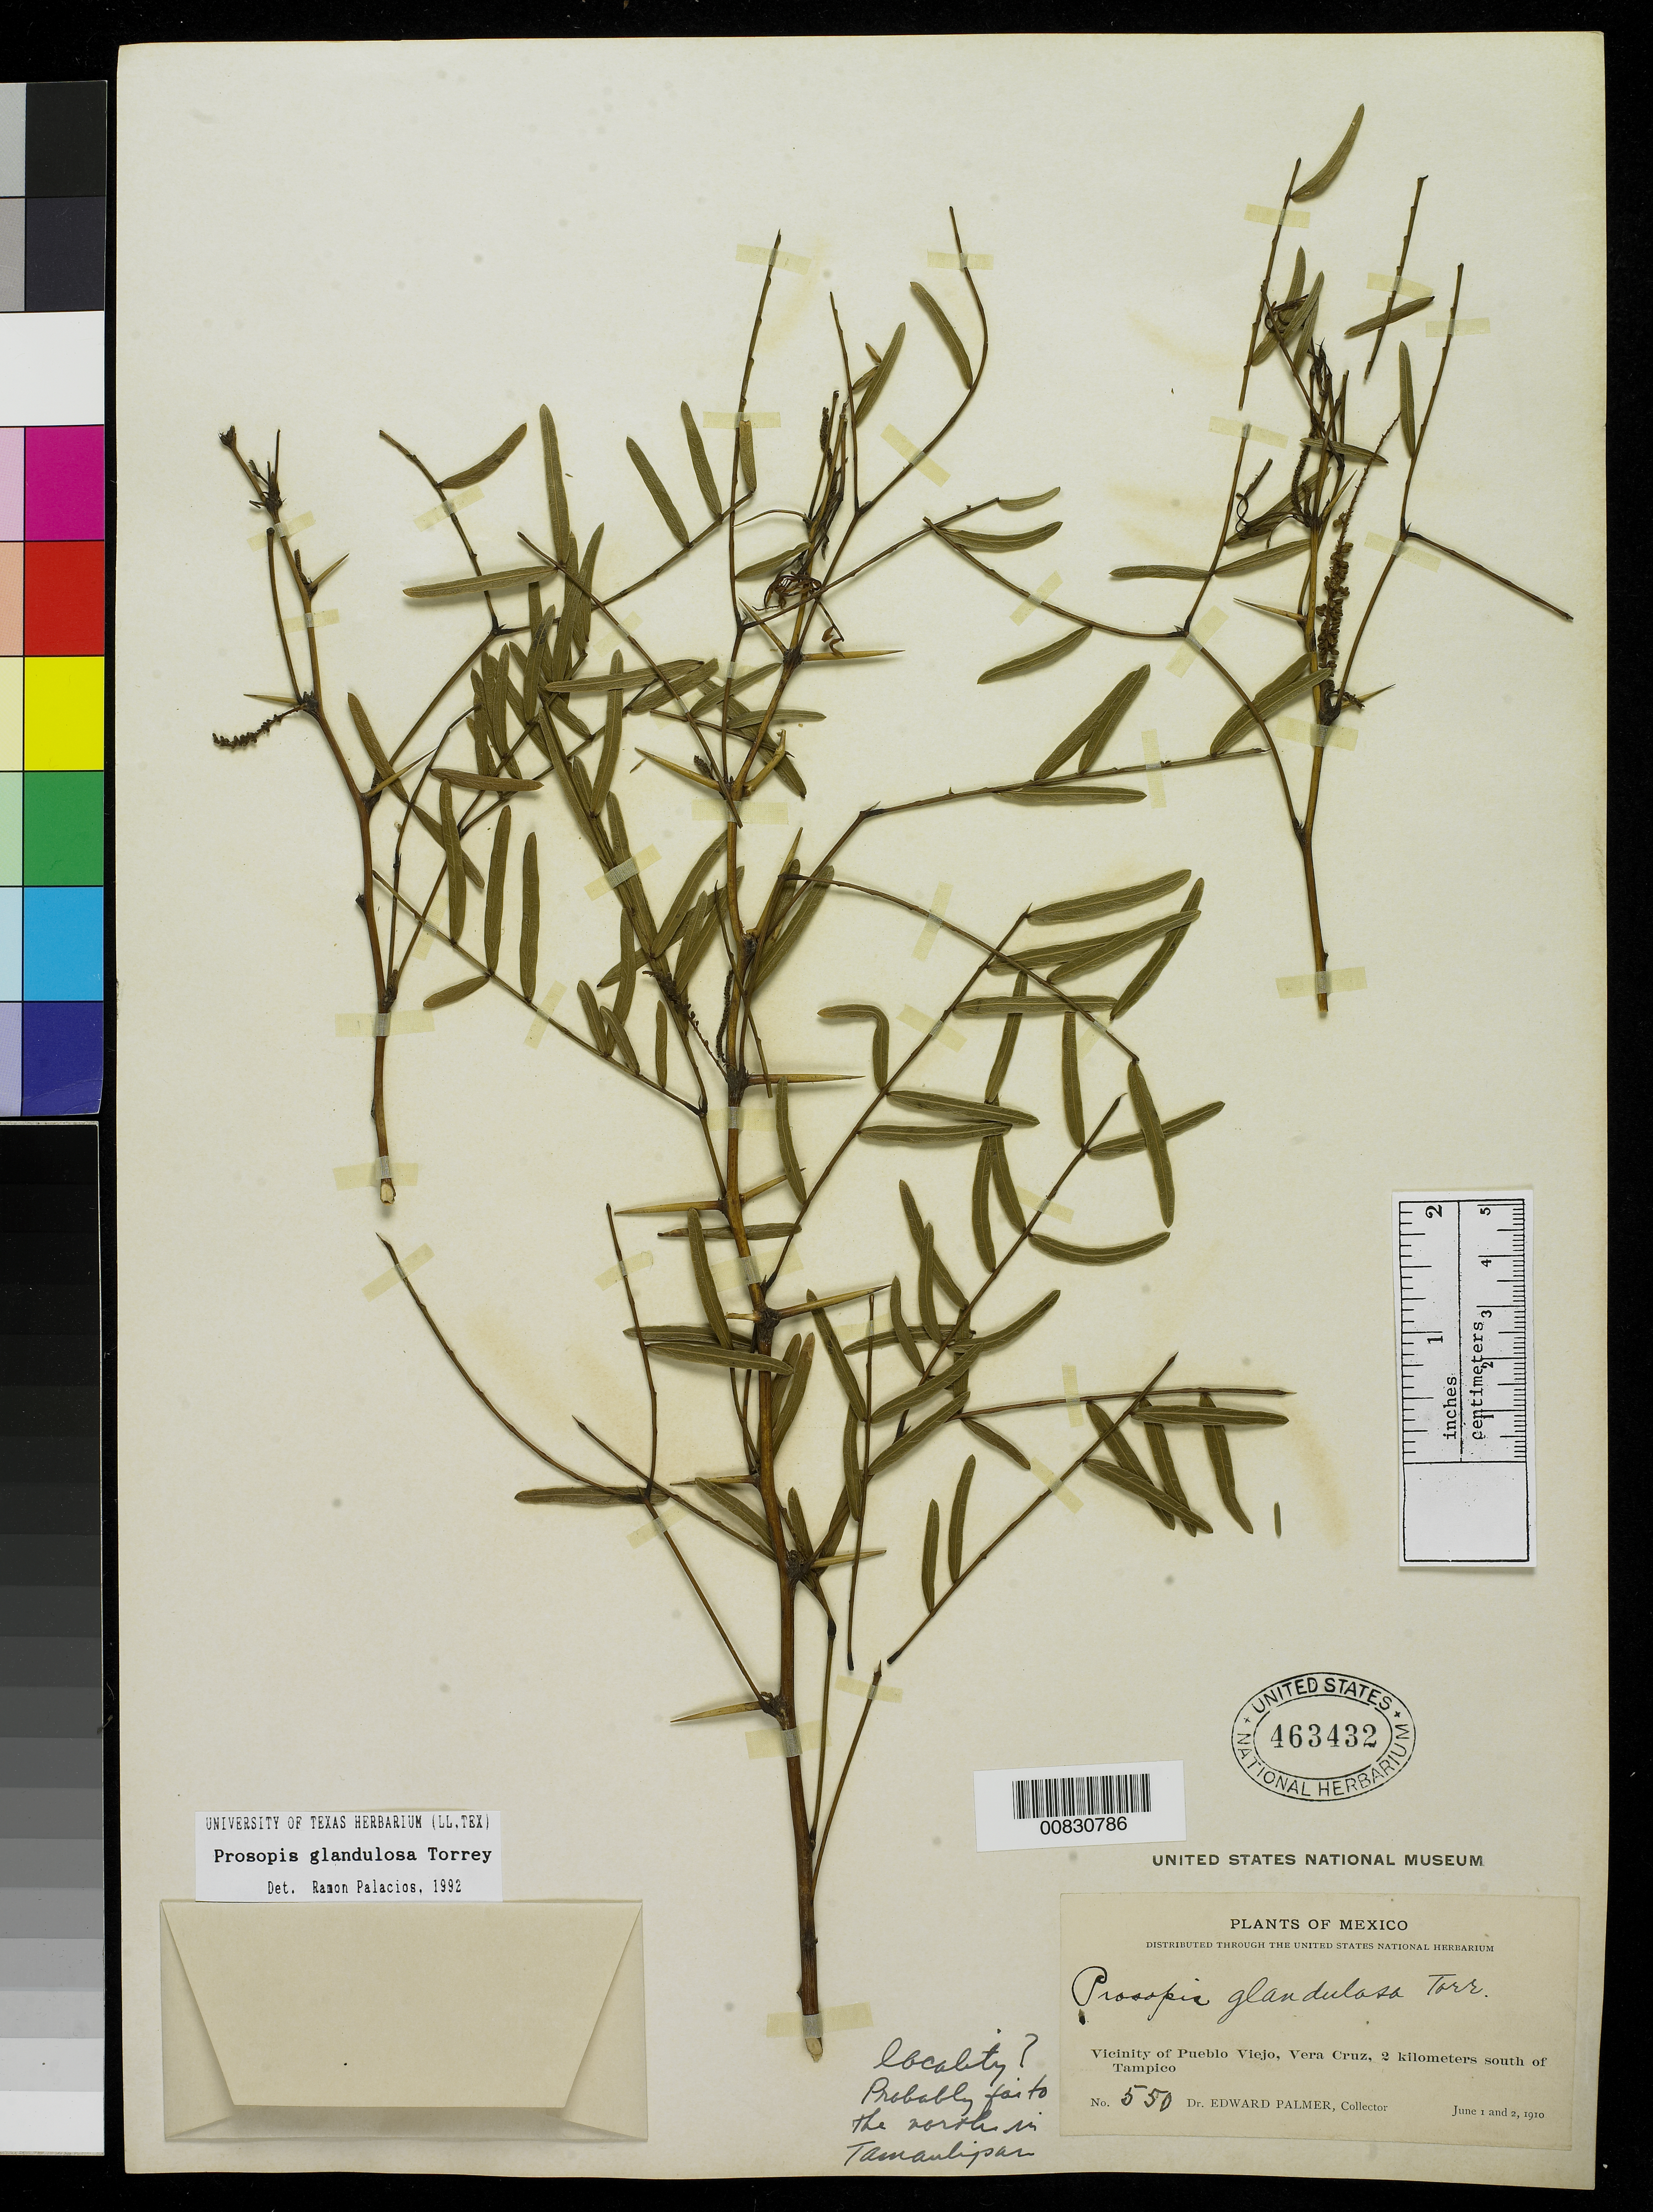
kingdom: Plantae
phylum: Tracheophyta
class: Magnoliopsida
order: Fabales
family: Fabaceae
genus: Neltuma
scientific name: Neltuma glandulosa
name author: (Torr.) Britton & Rose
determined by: Strong, Mark T., (BOT), Smithsonian Institution - National Museum of Natural History (UNITED STATES)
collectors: E. Palmer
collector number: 550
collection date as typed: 01 Jun 1910 to 02 Jun 1910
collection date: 1910-06-01/1910-06-02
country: Mexico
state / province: Veracruz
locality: Vicinity of Pueblo Viejo, Veracruz, 2 kilometers south of Tampico, Tamaulipas.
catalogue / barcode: US 463432